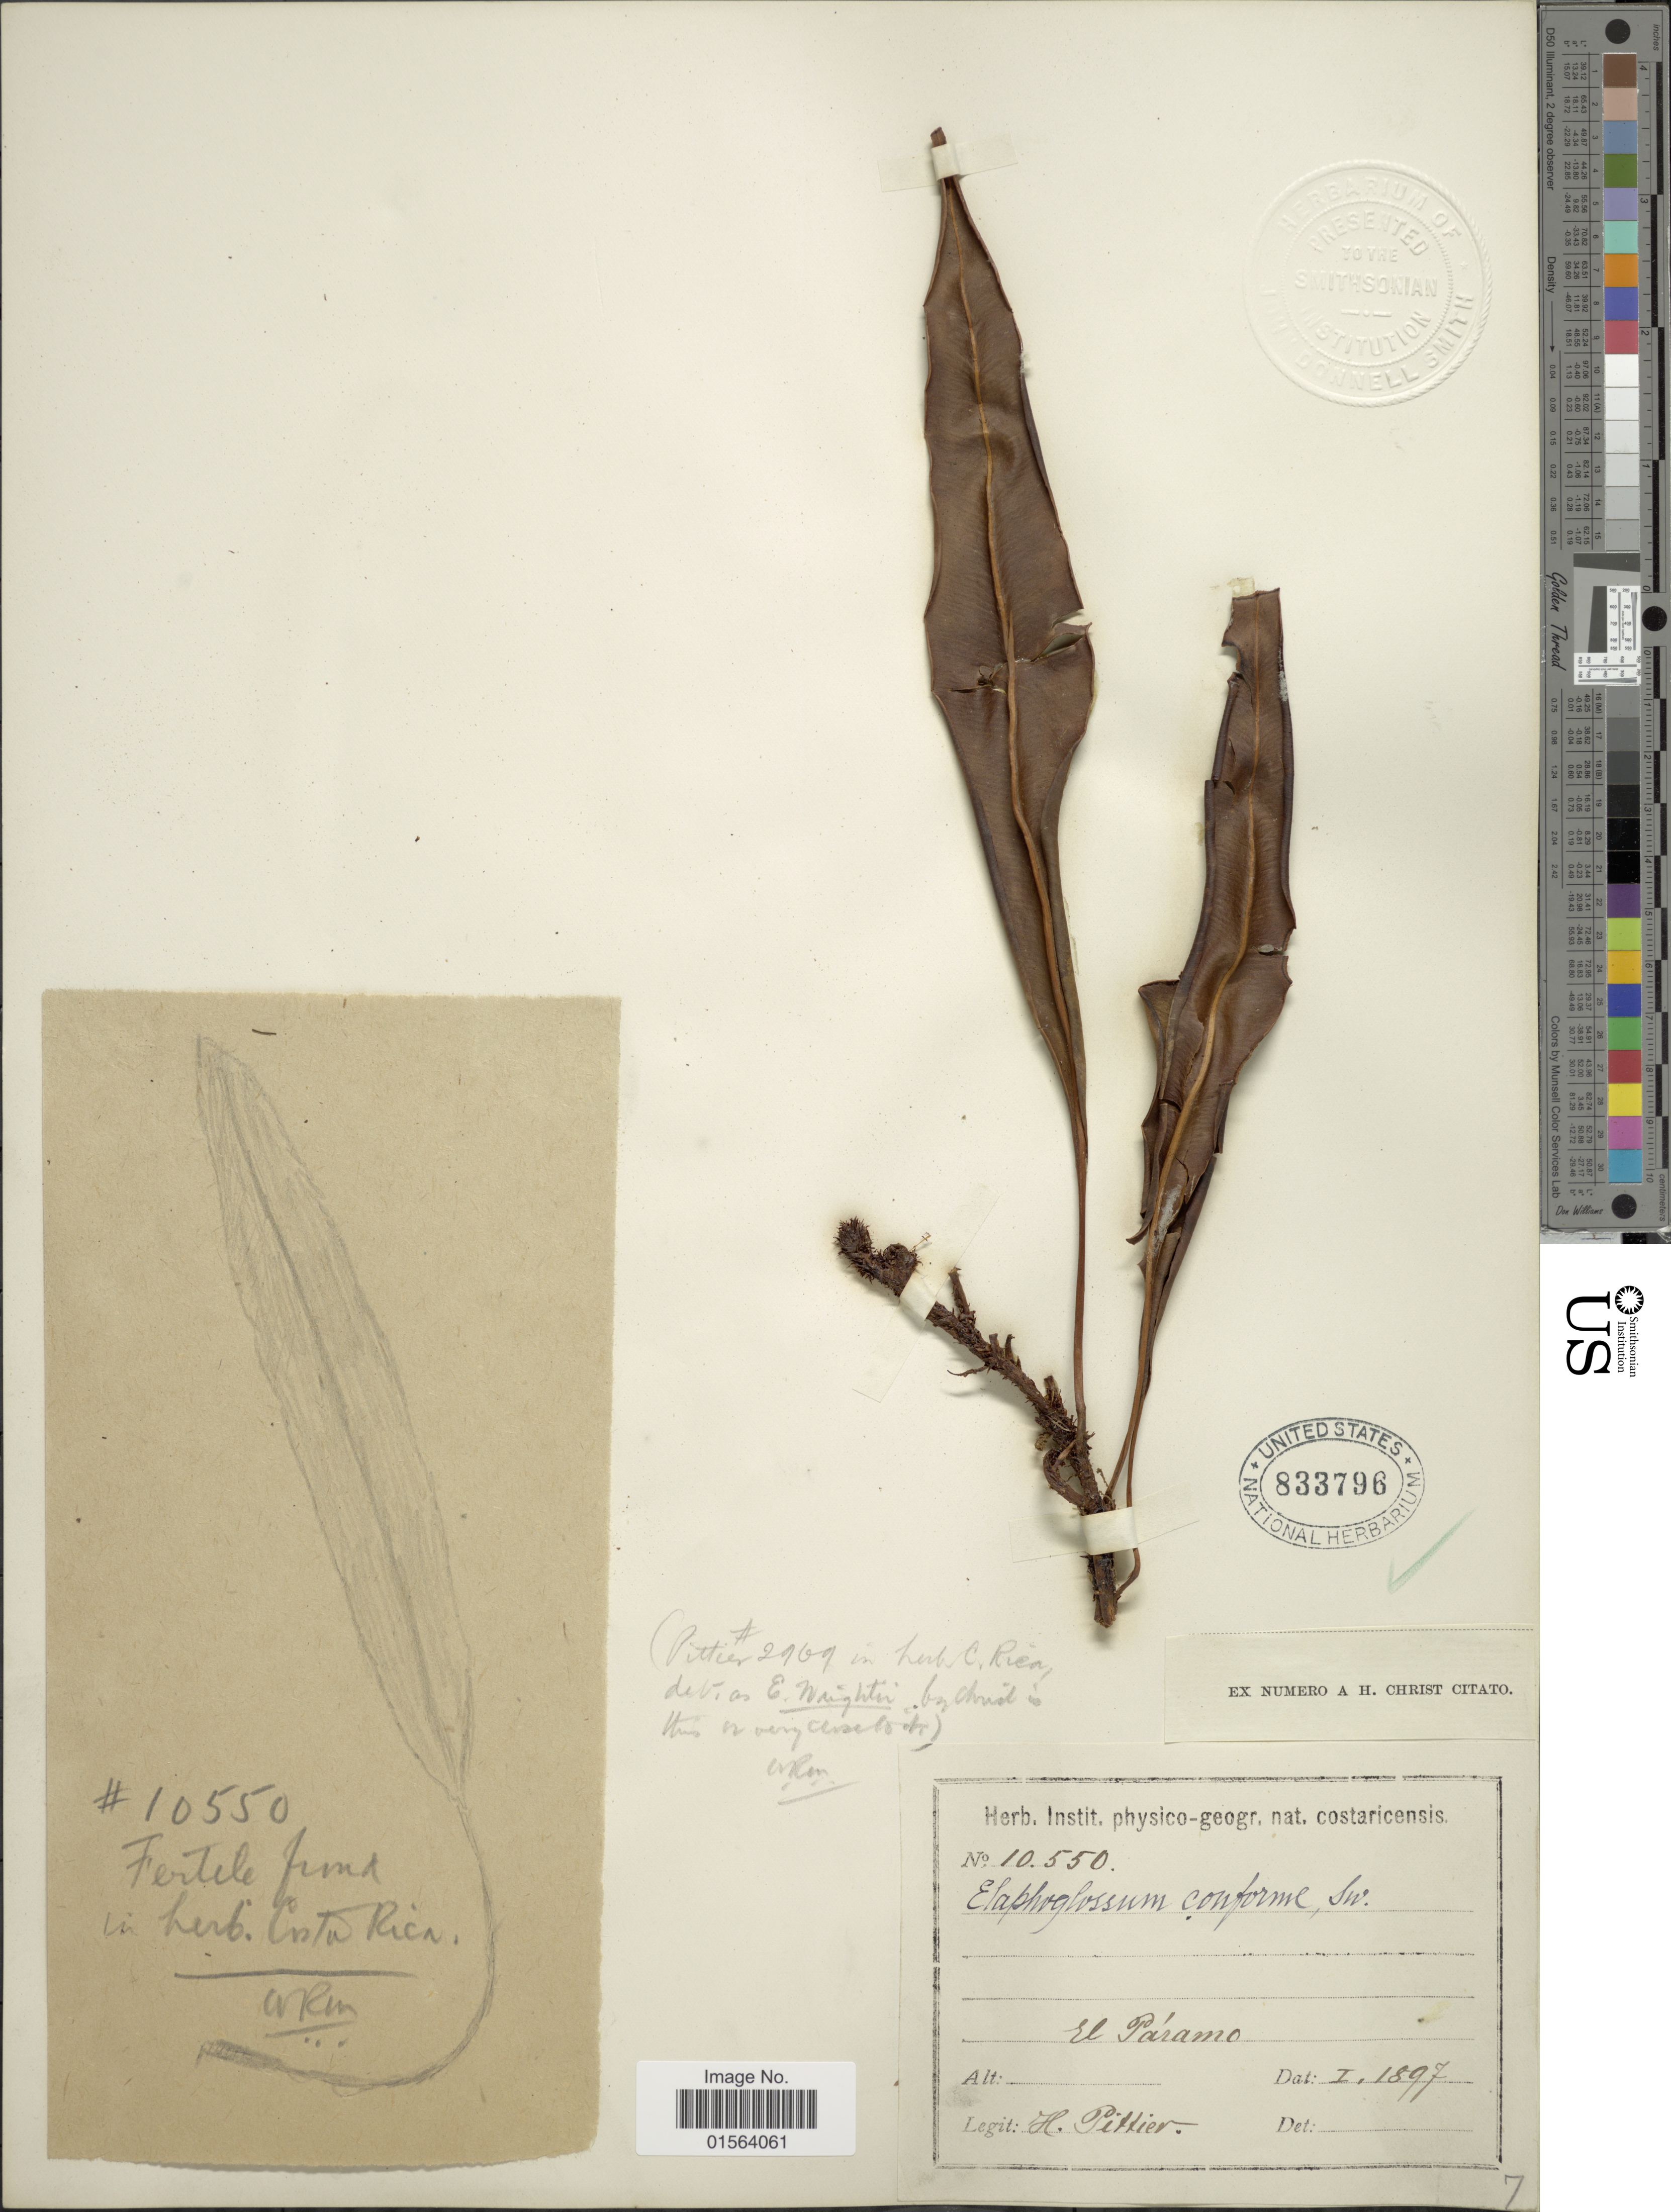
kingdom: Plantae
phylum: Tracheophyta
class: Polypodiopsida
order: Polypodiales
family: Dryopteridaceae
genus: Elaphoglossum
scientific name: Elaphoglossum hoffmannii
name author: (Mett. ex Kuhn) Christ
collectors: H. F. Pittier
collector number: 10550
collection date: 1897-01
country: Costa Rica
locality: El Paramo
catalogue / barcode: US 833796